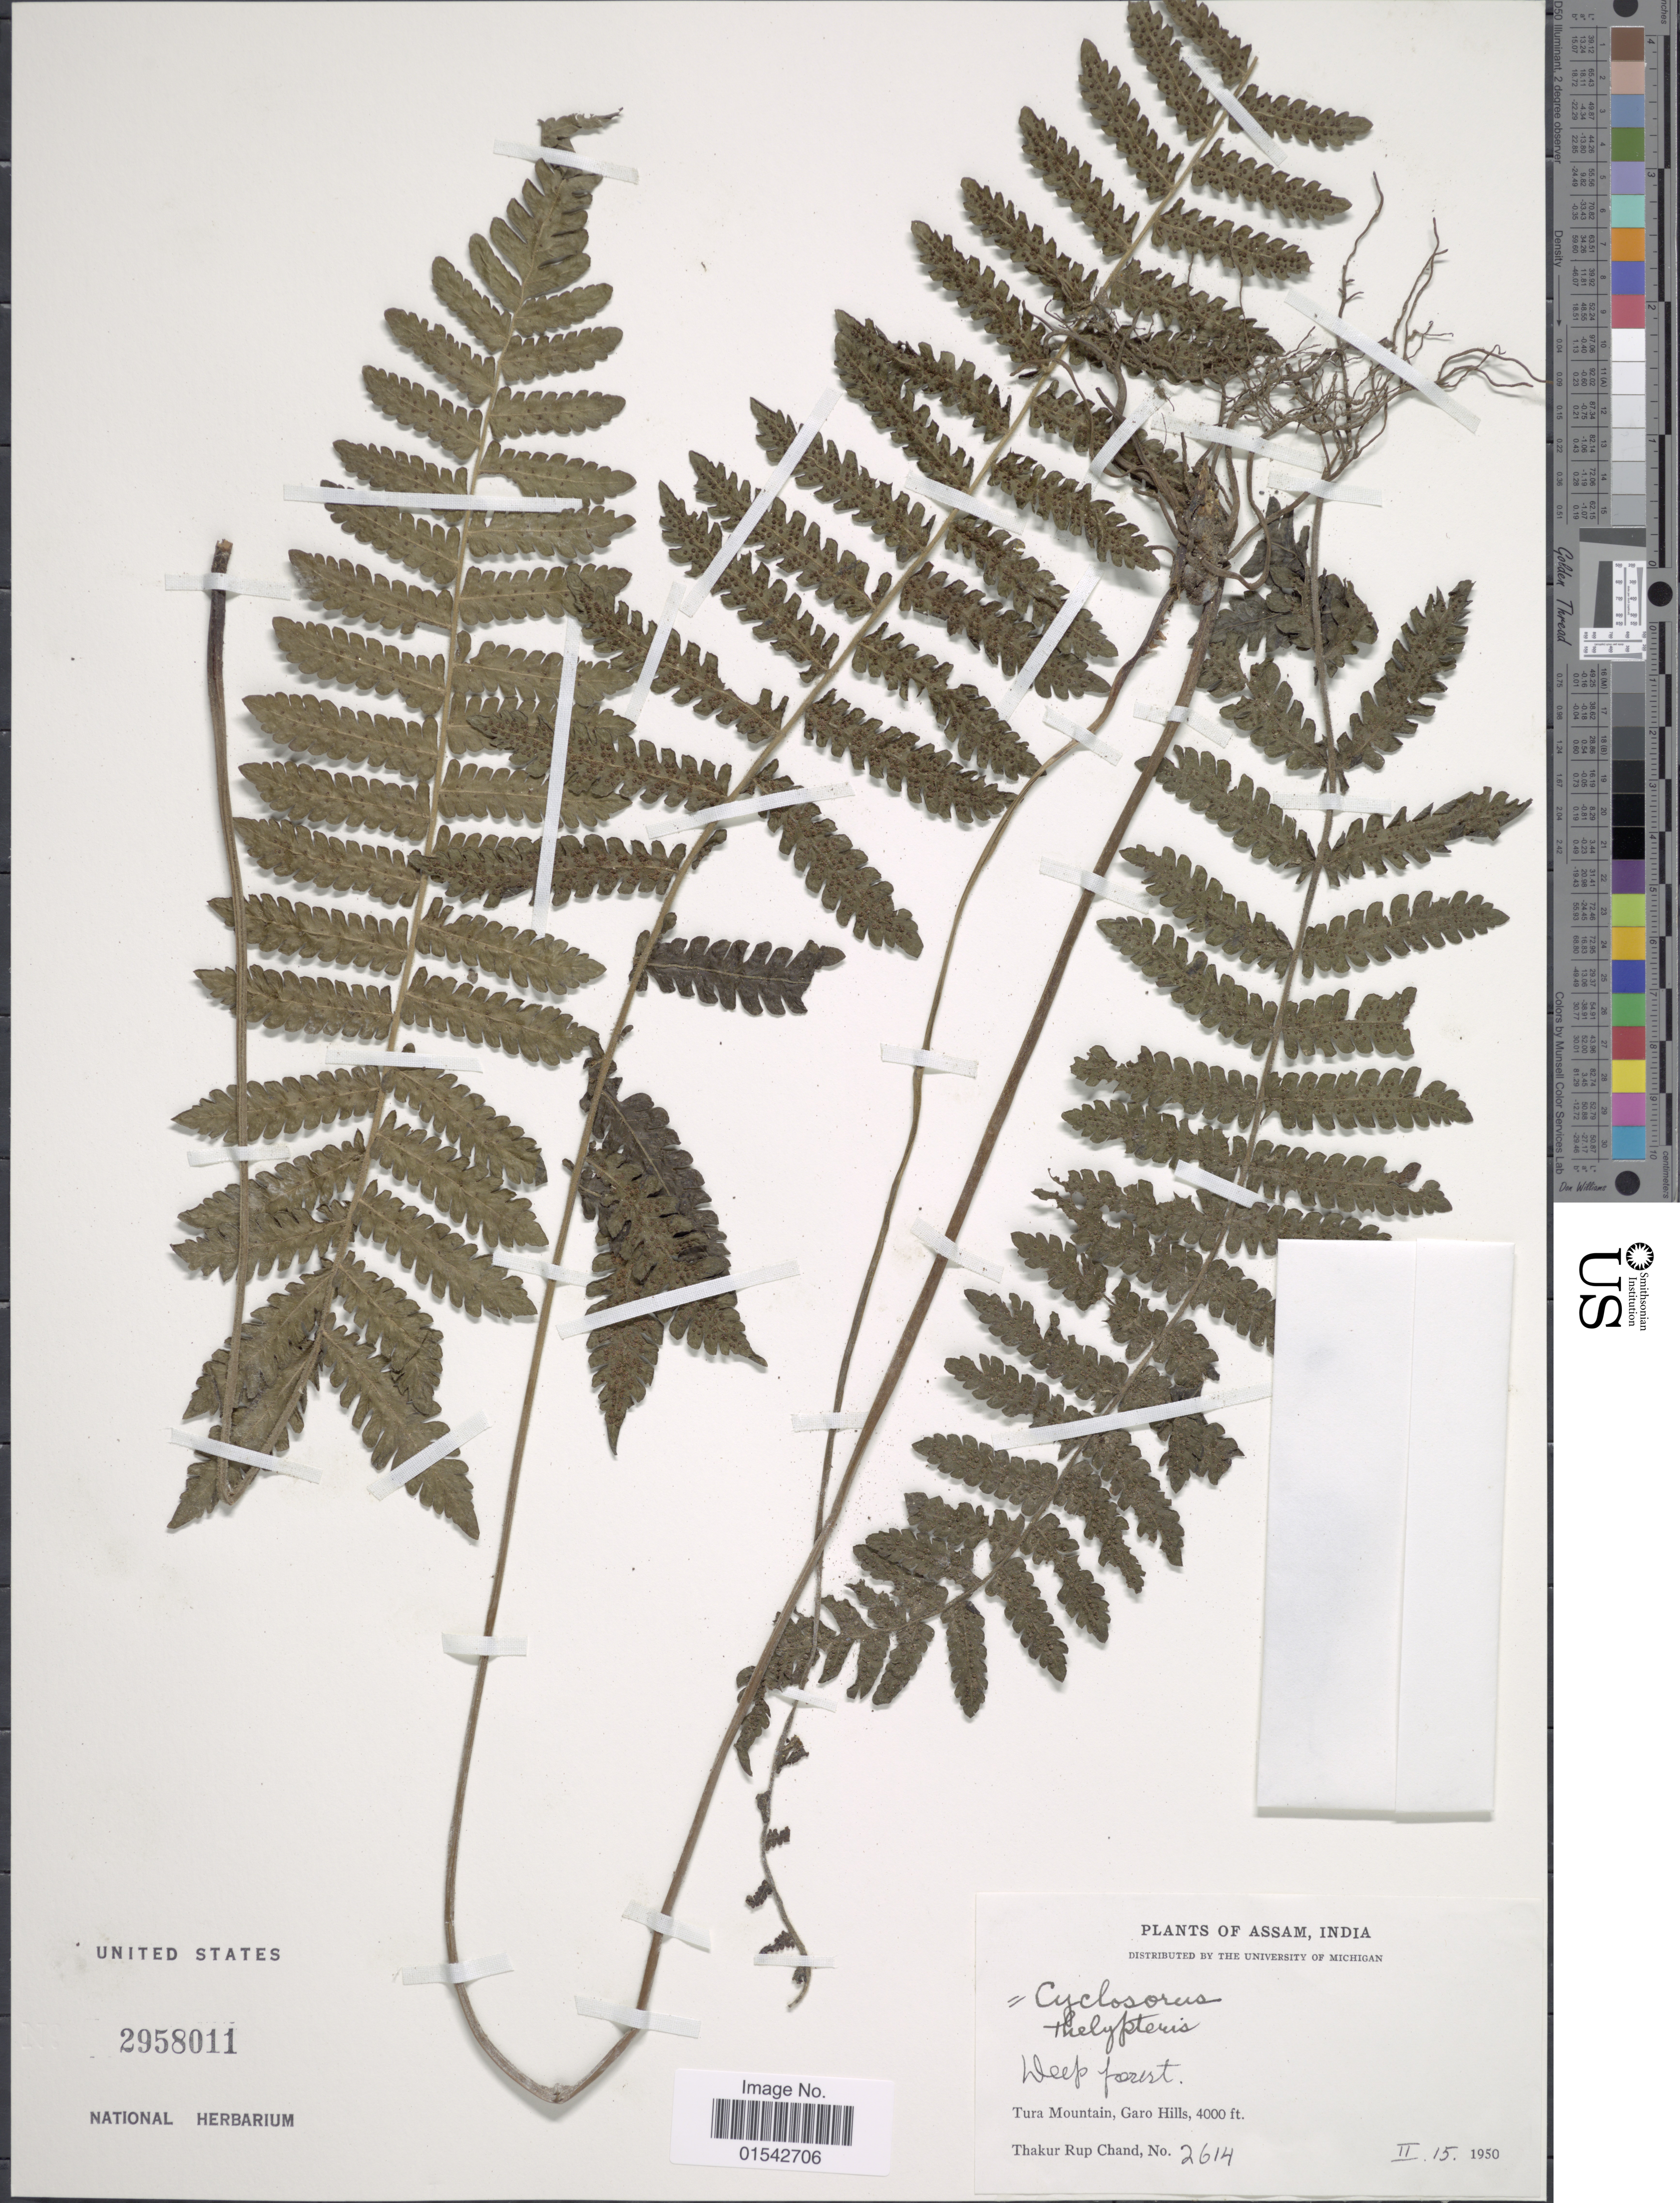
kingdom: Plantae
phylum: Tracheophyta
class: Polypodiopsida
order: Polypodiales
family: Thelypteridaceae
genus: Cyclosorus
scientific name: Cyclosorus sp.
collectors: T. R. Chand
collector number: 2614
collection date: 1950-02-15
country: India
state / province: Meghalaya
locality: Assam, Tura Mountain, Garo Hills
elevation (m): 1219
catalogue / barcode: US 2958011